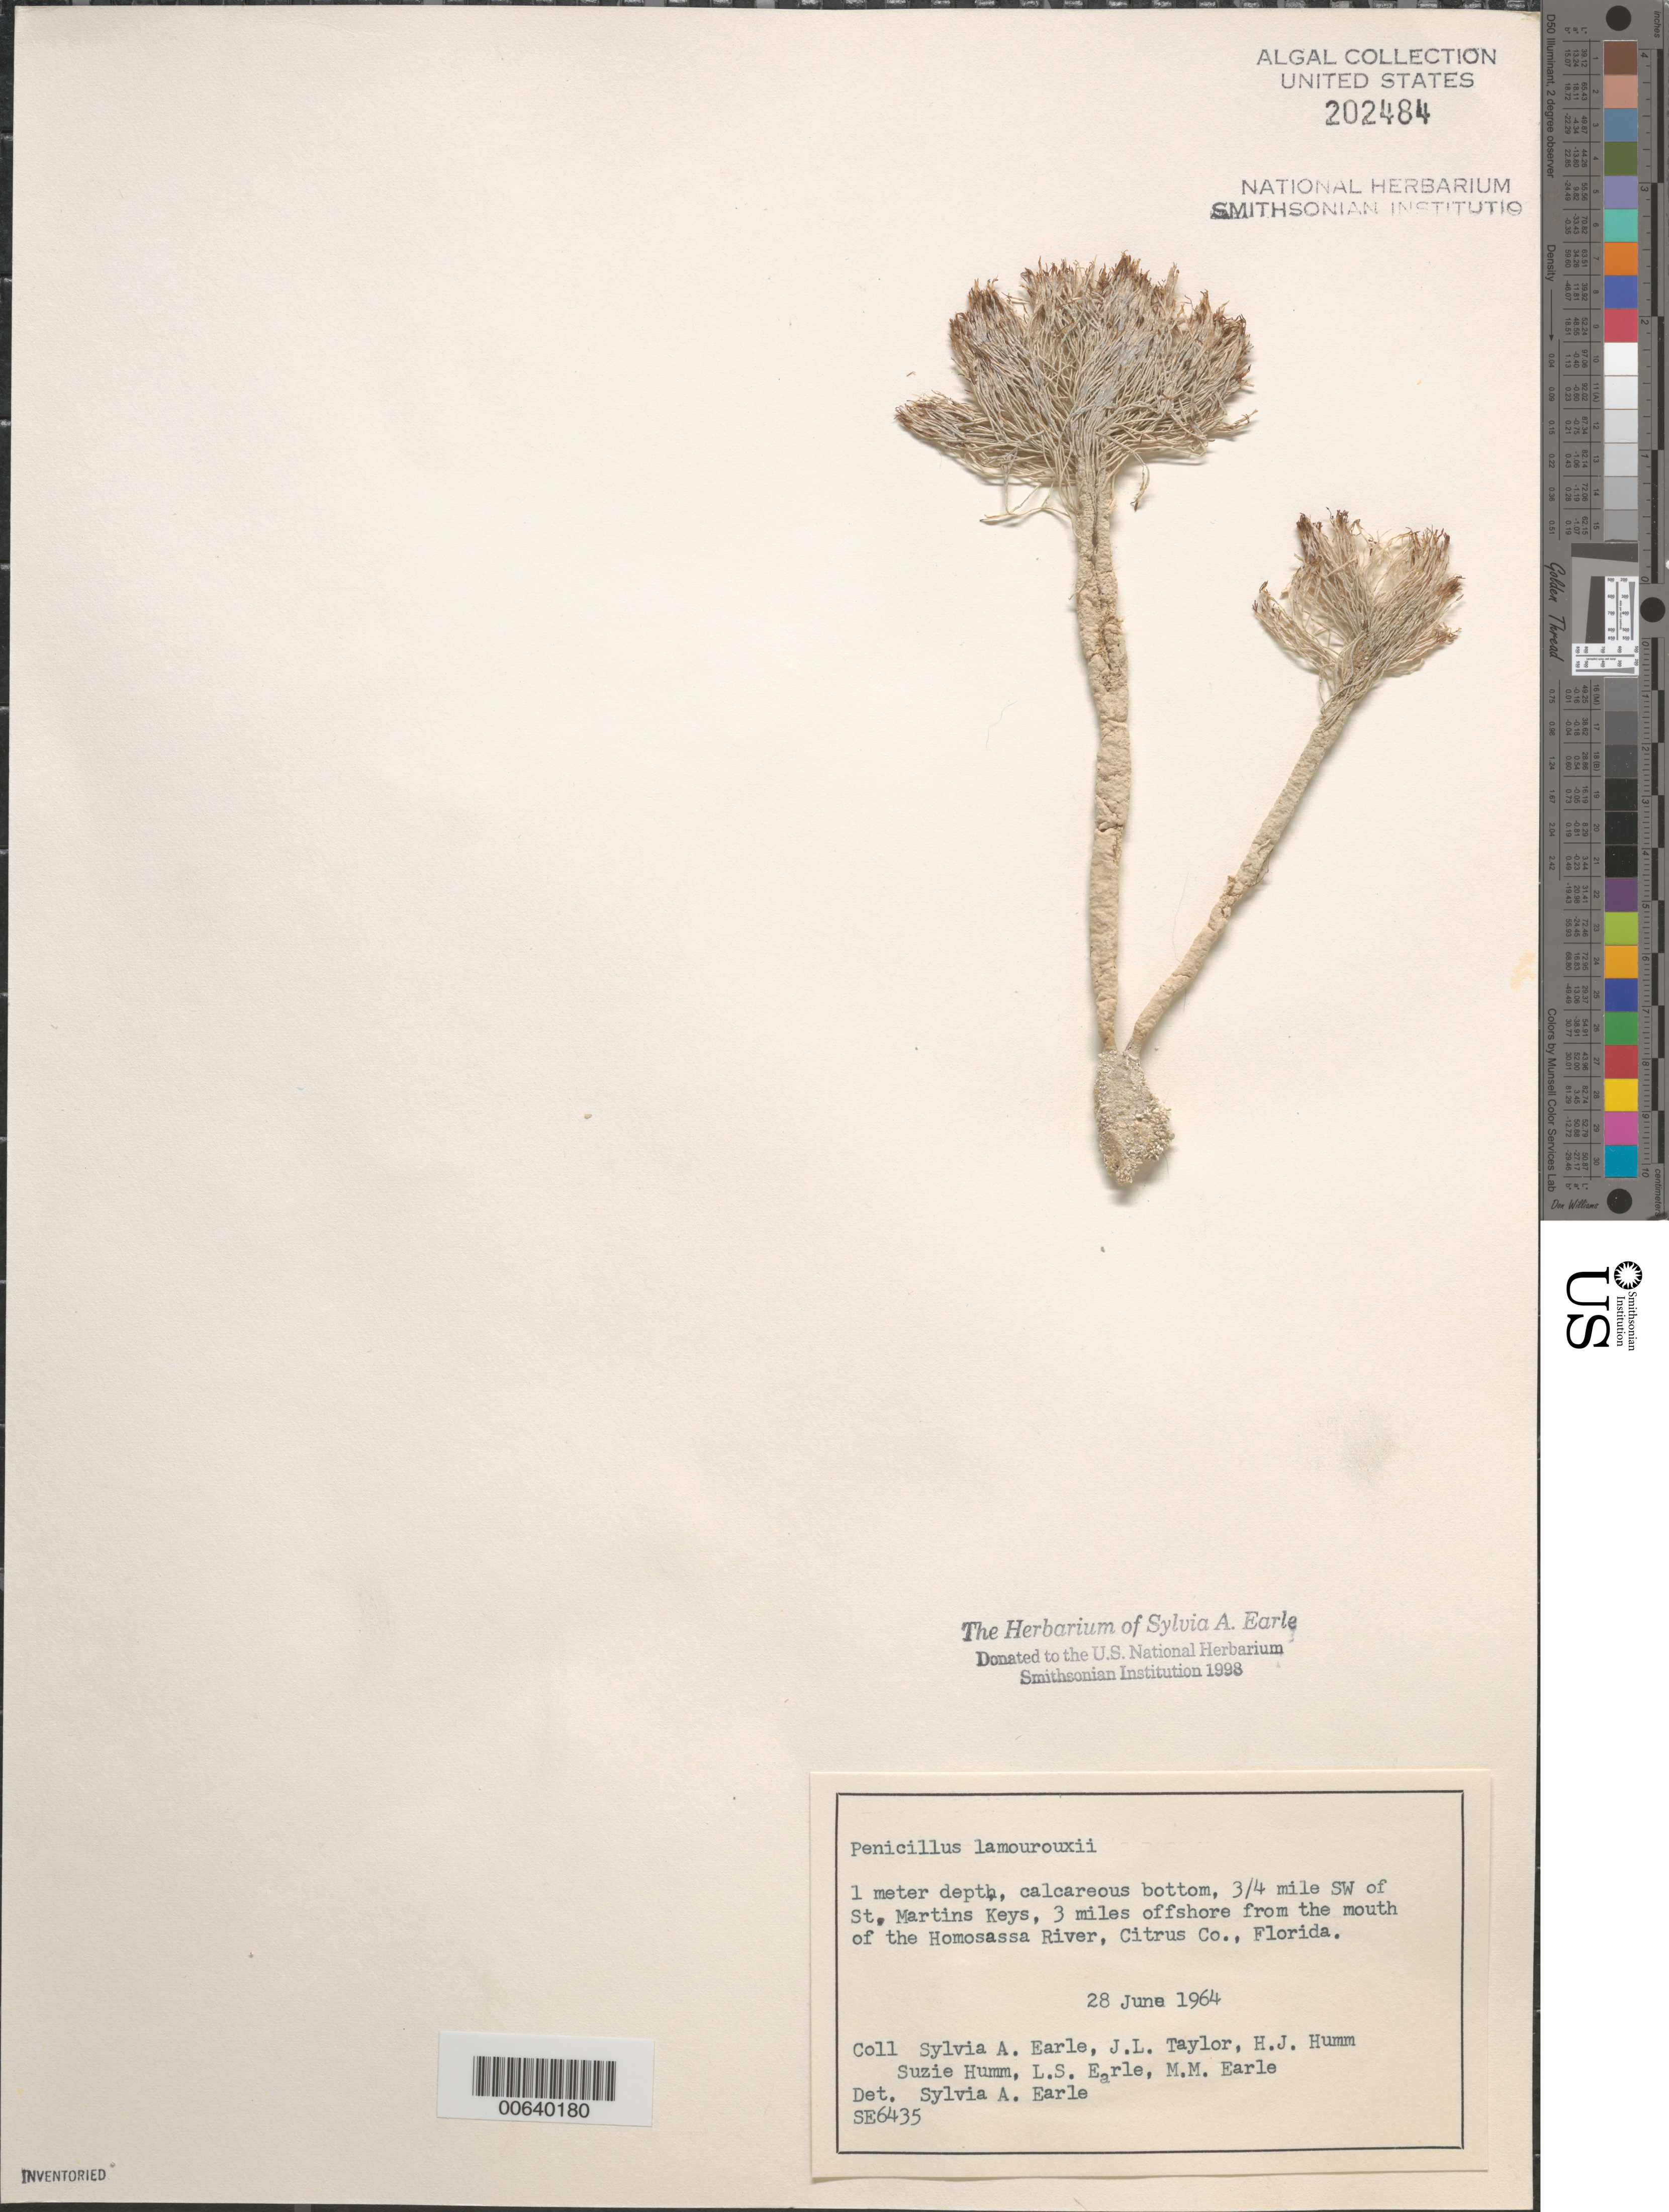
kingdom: Plantae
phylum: Chlorophyta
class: Ulvophyceae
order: Bryopsidales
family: Udoteaceae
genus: Penicillus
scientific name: Penicillus lamourouxii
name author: Decne.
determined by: Earle, S. A.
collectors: S. A. Earle, J. L. Taylor, H. J. Humm, S. Humm & L. Earle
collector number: SE 6435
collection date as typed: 28 Jun 1964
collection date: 1964-06-28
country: United States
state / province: Florida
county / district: Citrus County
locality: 3 miles off Homosassa River mouth, 0.75 mile southwest of St. Martins Keys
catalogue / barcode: US 202484